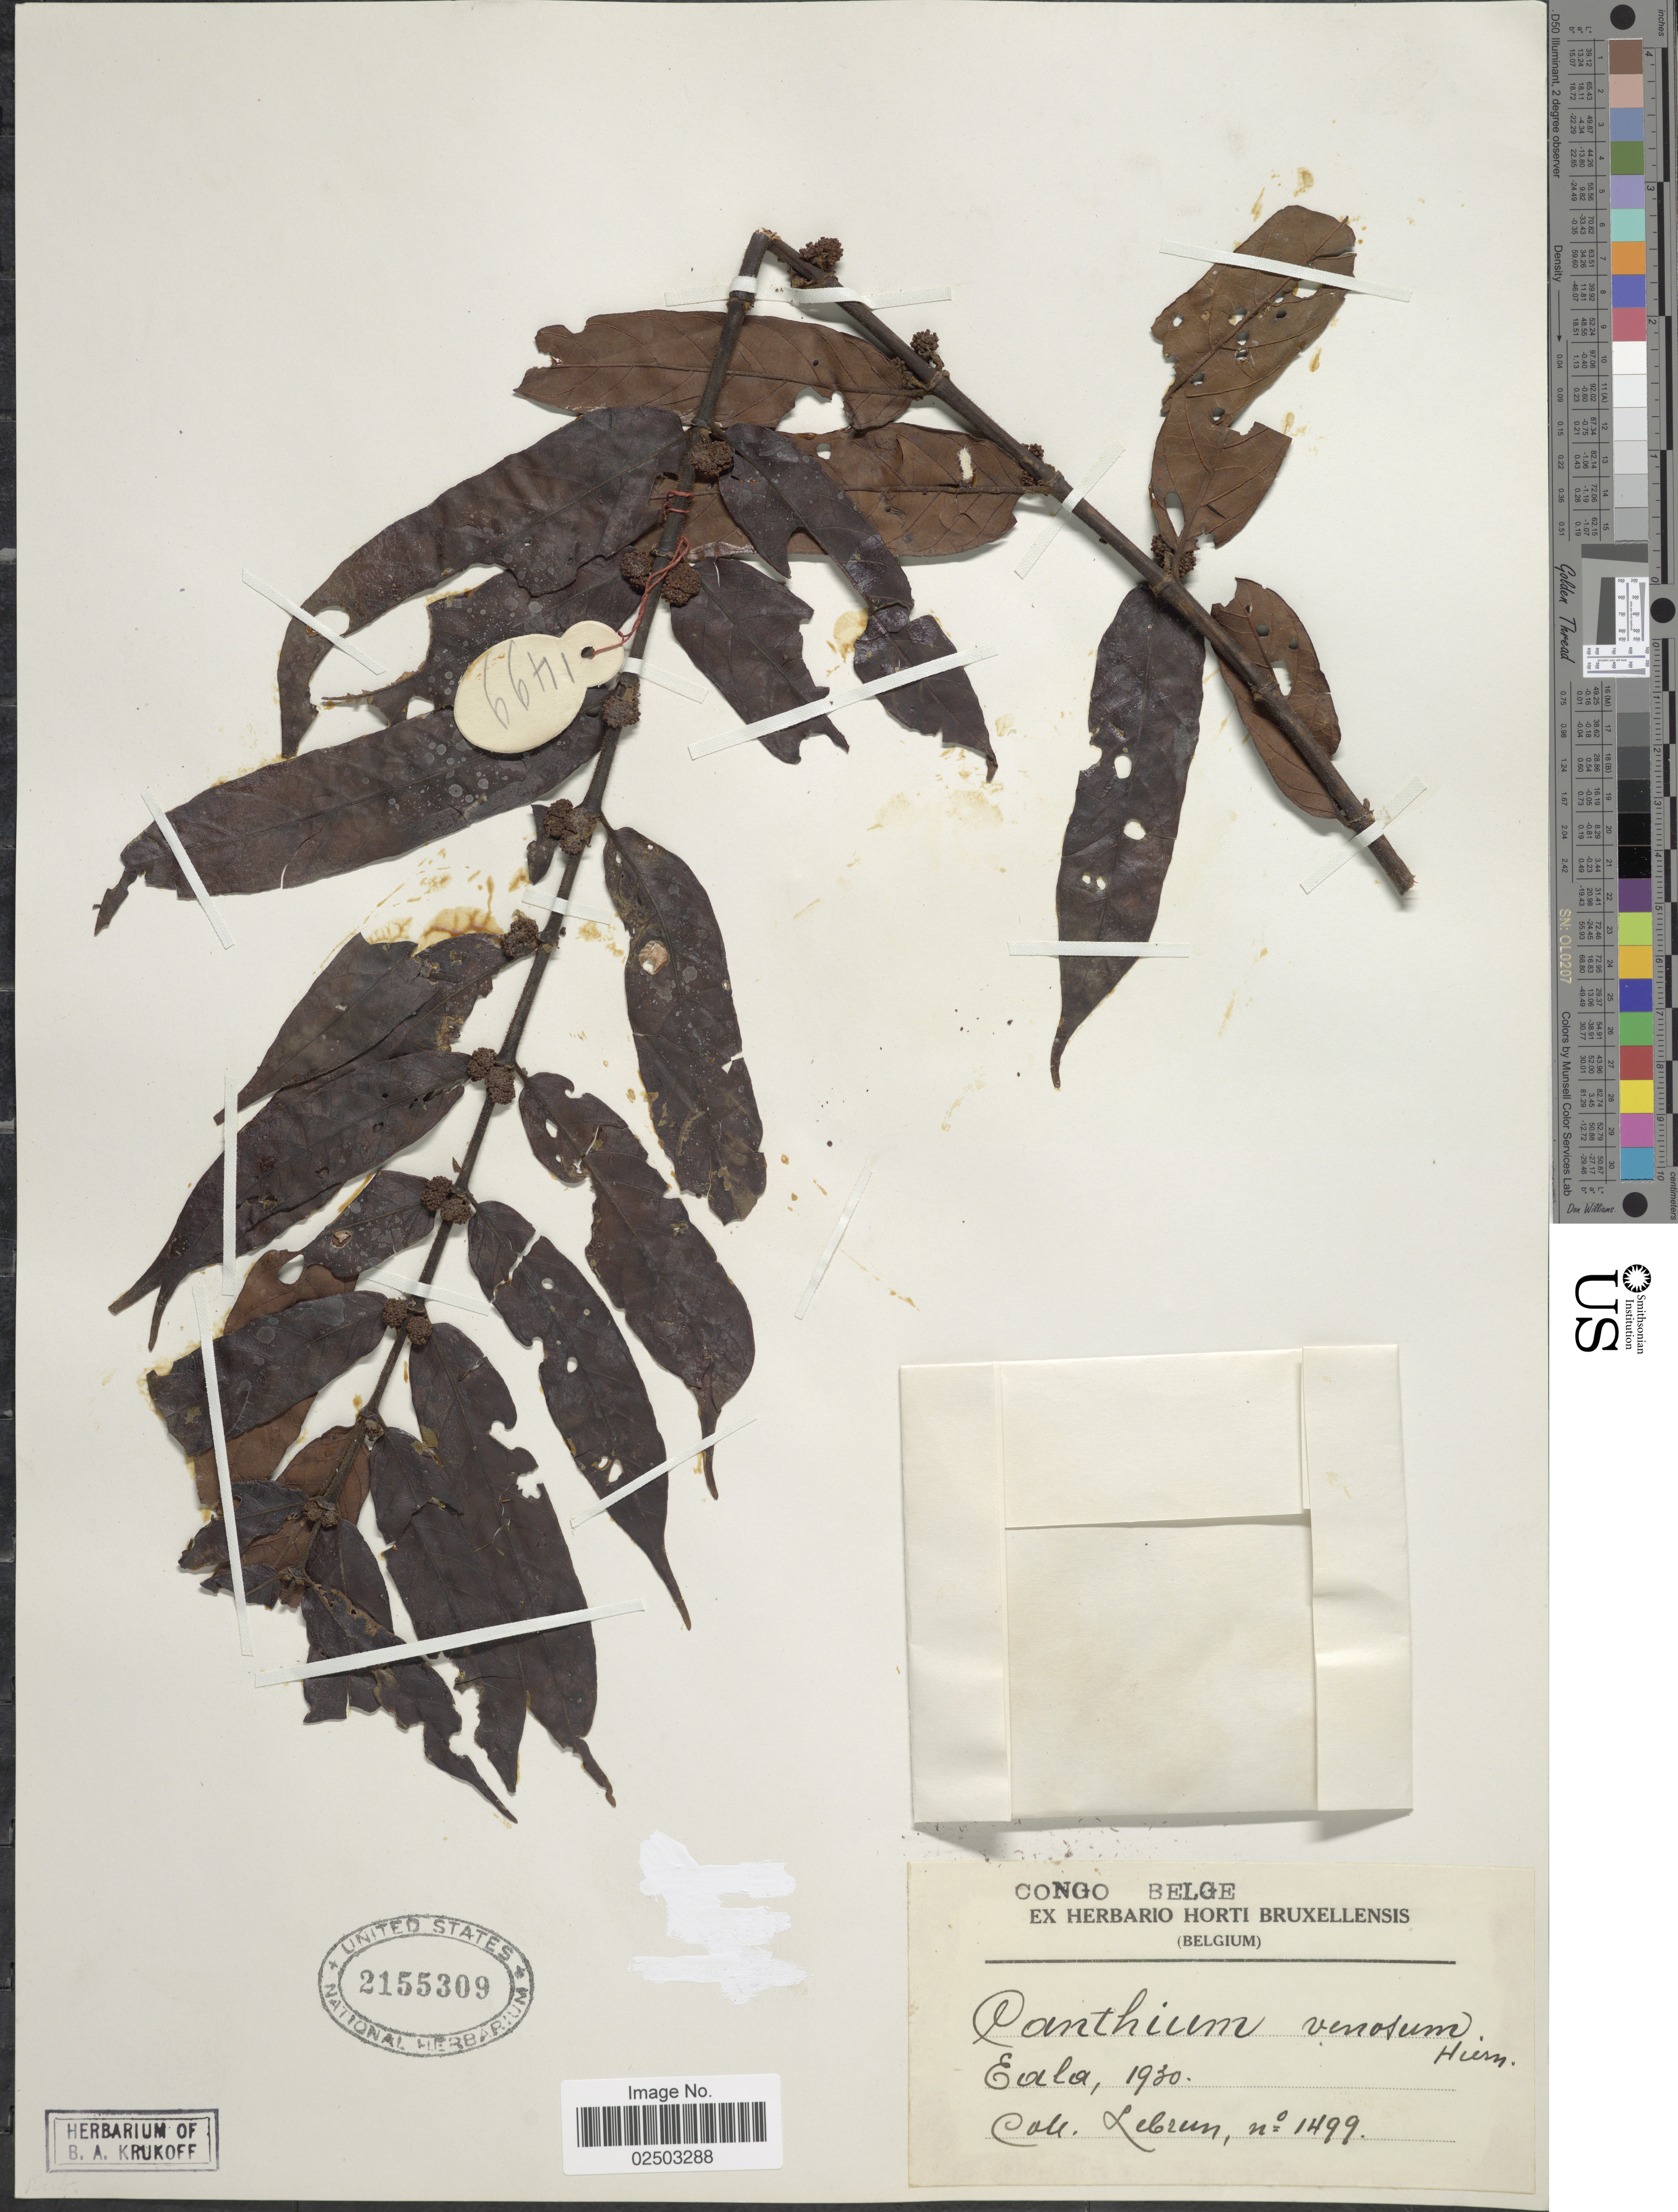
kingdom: Plantae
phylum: Tracheophyta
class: Magnoliopsida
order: Gentianales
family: Rubiaceae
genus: Canthium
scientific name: Canthium venosum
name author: (Oliv.) Hiern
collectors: J.A. Lebrun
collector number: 1499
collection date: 1930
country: Congo, Democratic Republic of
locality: Eala, Congo Belge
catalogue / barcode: US 2155309